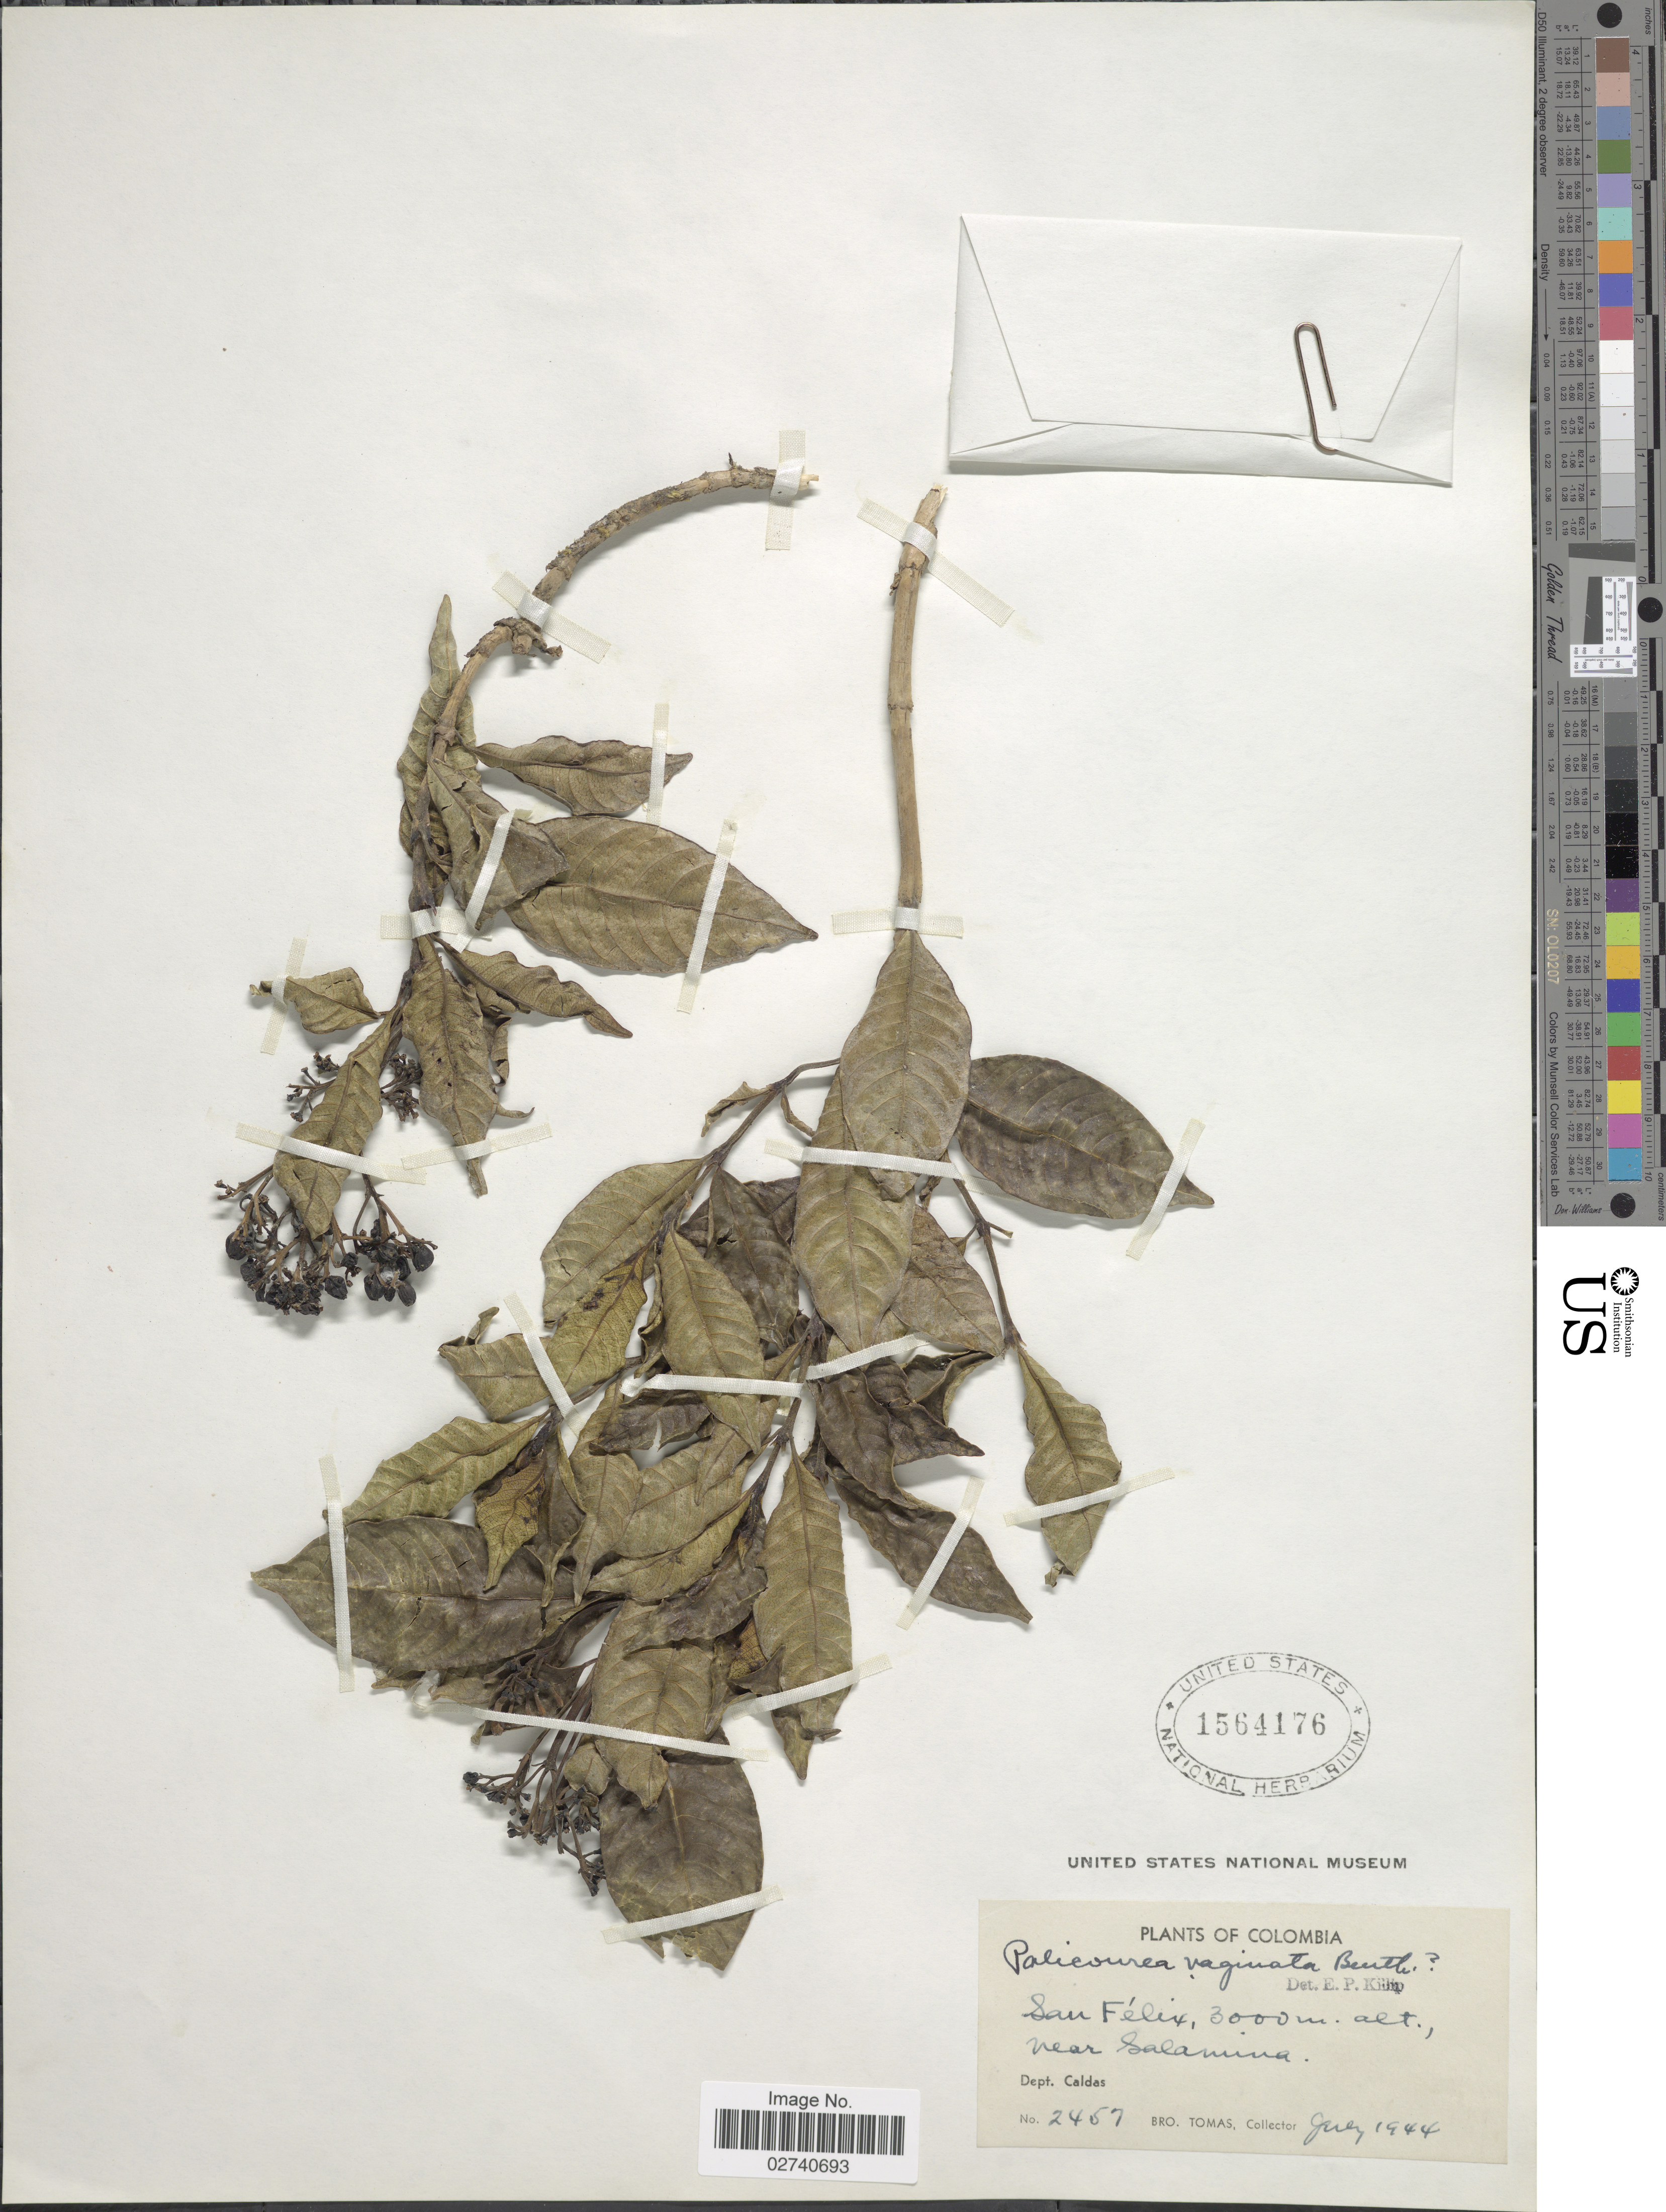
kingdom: Plantae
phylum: Tracheophyta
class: Magnoliopsida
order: Gentianales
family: Rubiaceae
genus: Palicourea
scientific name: Palicourea vaginata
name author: Benth.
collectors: B. Tomas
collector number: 2457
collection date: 1944-07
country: Colombia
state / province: Caldas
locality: San Felix, near Salamina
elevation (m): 3000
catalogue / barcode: US 1564176